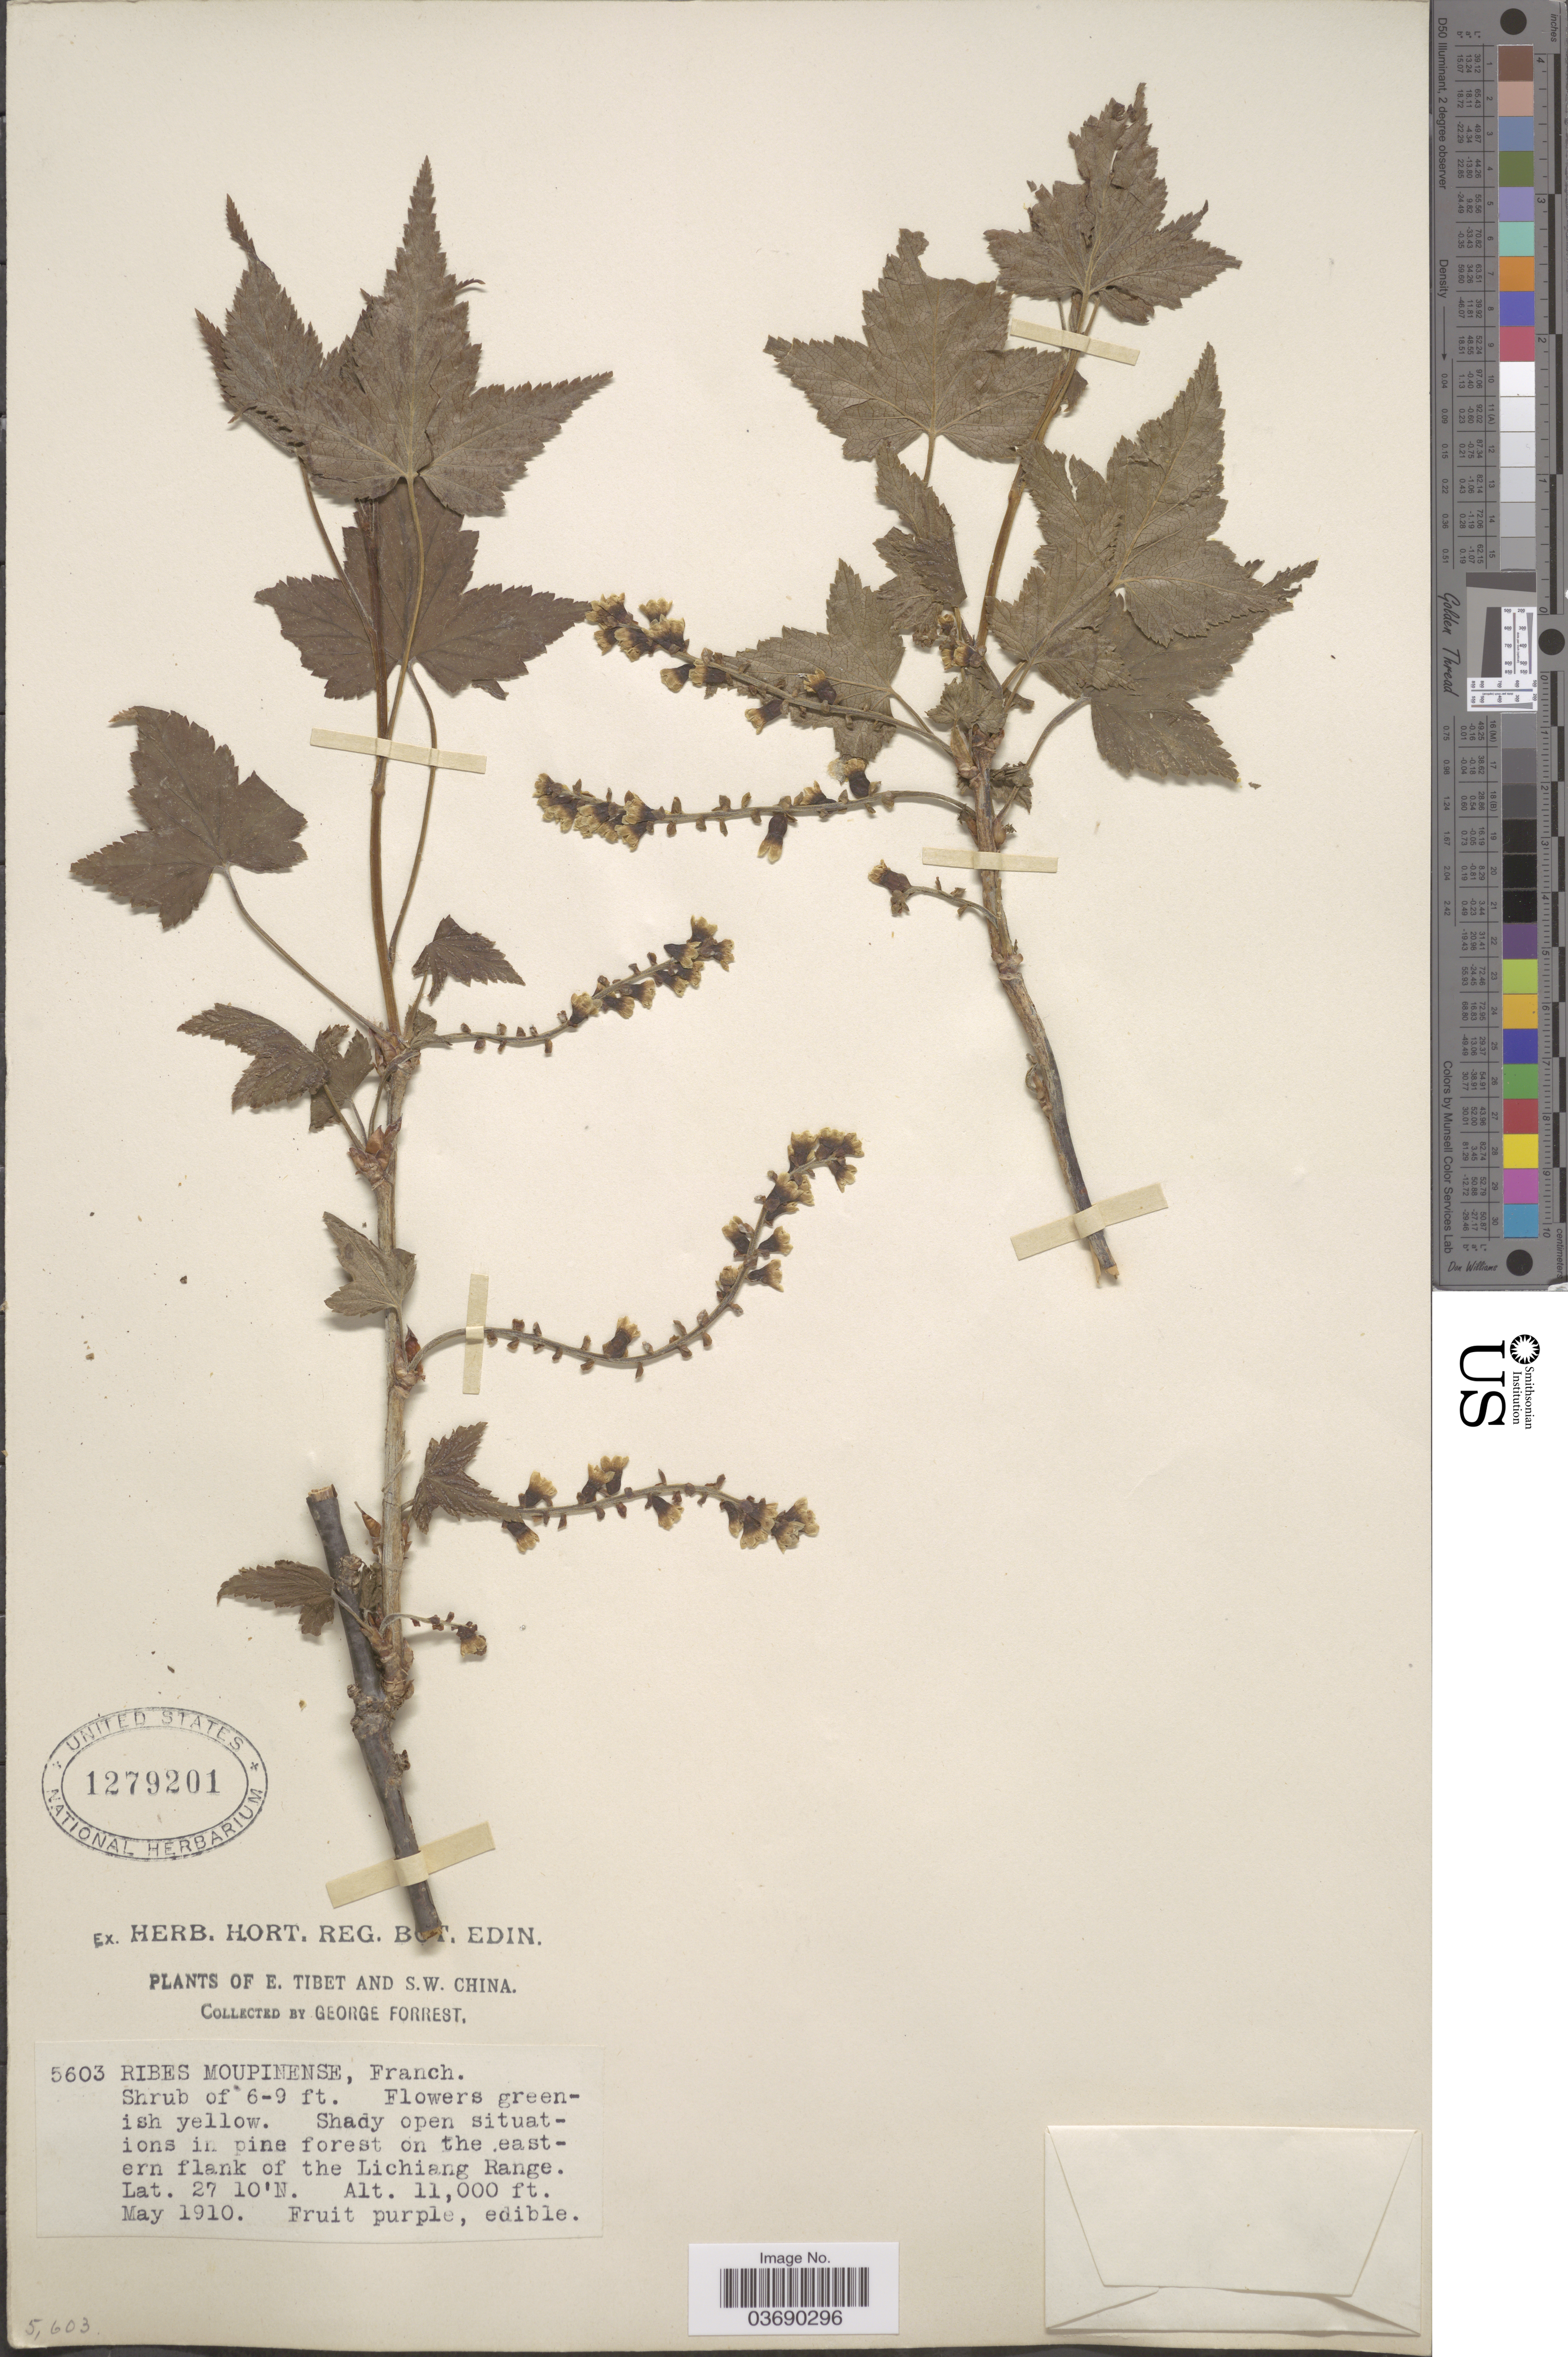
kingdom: Plantae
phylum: Tracheophyta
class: Magnoliopsida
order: Saxifragales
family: Grossulariaceae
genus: Ribes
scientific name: Ribes moupinense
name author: Franch.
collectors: G. Forrest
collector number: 5603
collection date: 1910-05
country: China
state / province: Xizang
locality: E. Tibet and S.W. China. On the eastern flank of the Lichiang Range.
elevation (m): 3353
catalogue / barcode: US 1279201